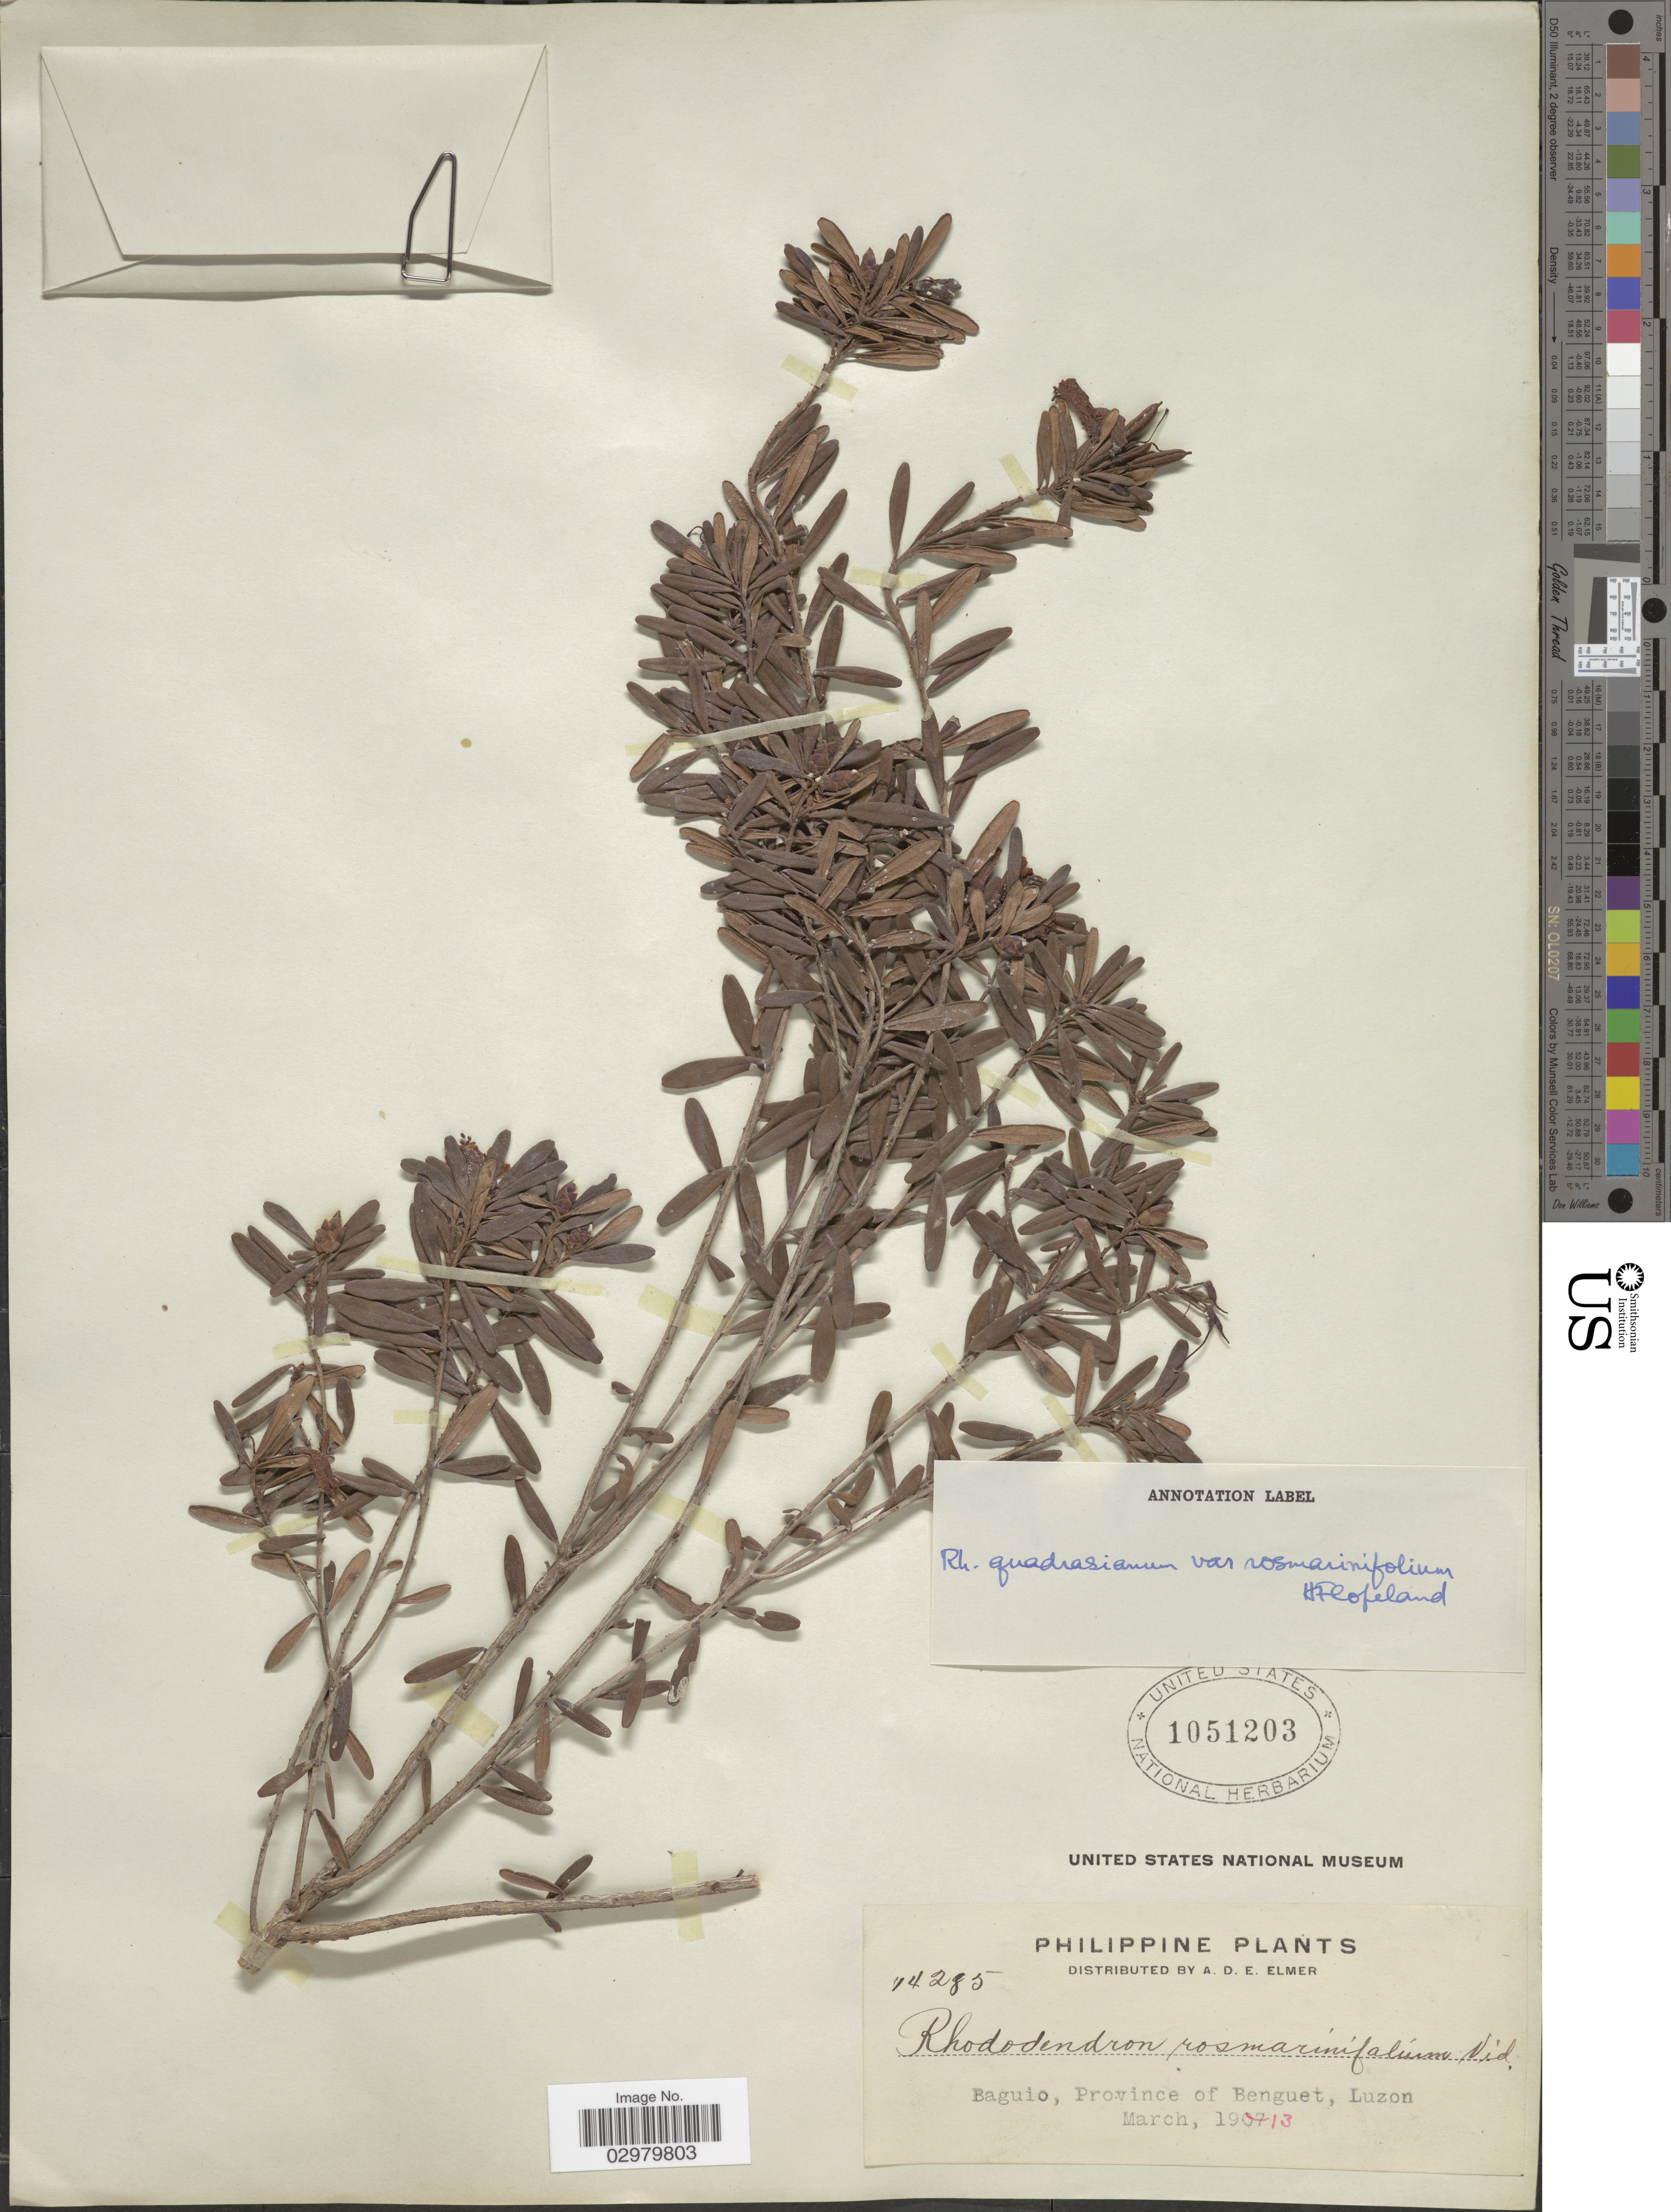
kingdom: Plantae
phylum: Tracheophyta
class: Magnoliopsida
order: Ericales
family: Ericaceae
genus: Rhododendron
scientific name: Rhododendron quadrasianum var. rosmarinifolium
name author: (S. Vidal) H.F. Copel.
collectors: A. D. E. Elmer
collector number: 14285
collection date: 1913-03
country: Philippines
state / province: Cordillera (Administrative Region)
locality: Philippine Islands, Baguio. Province of Benguet, Island Luzon.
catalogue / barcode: US 1051203